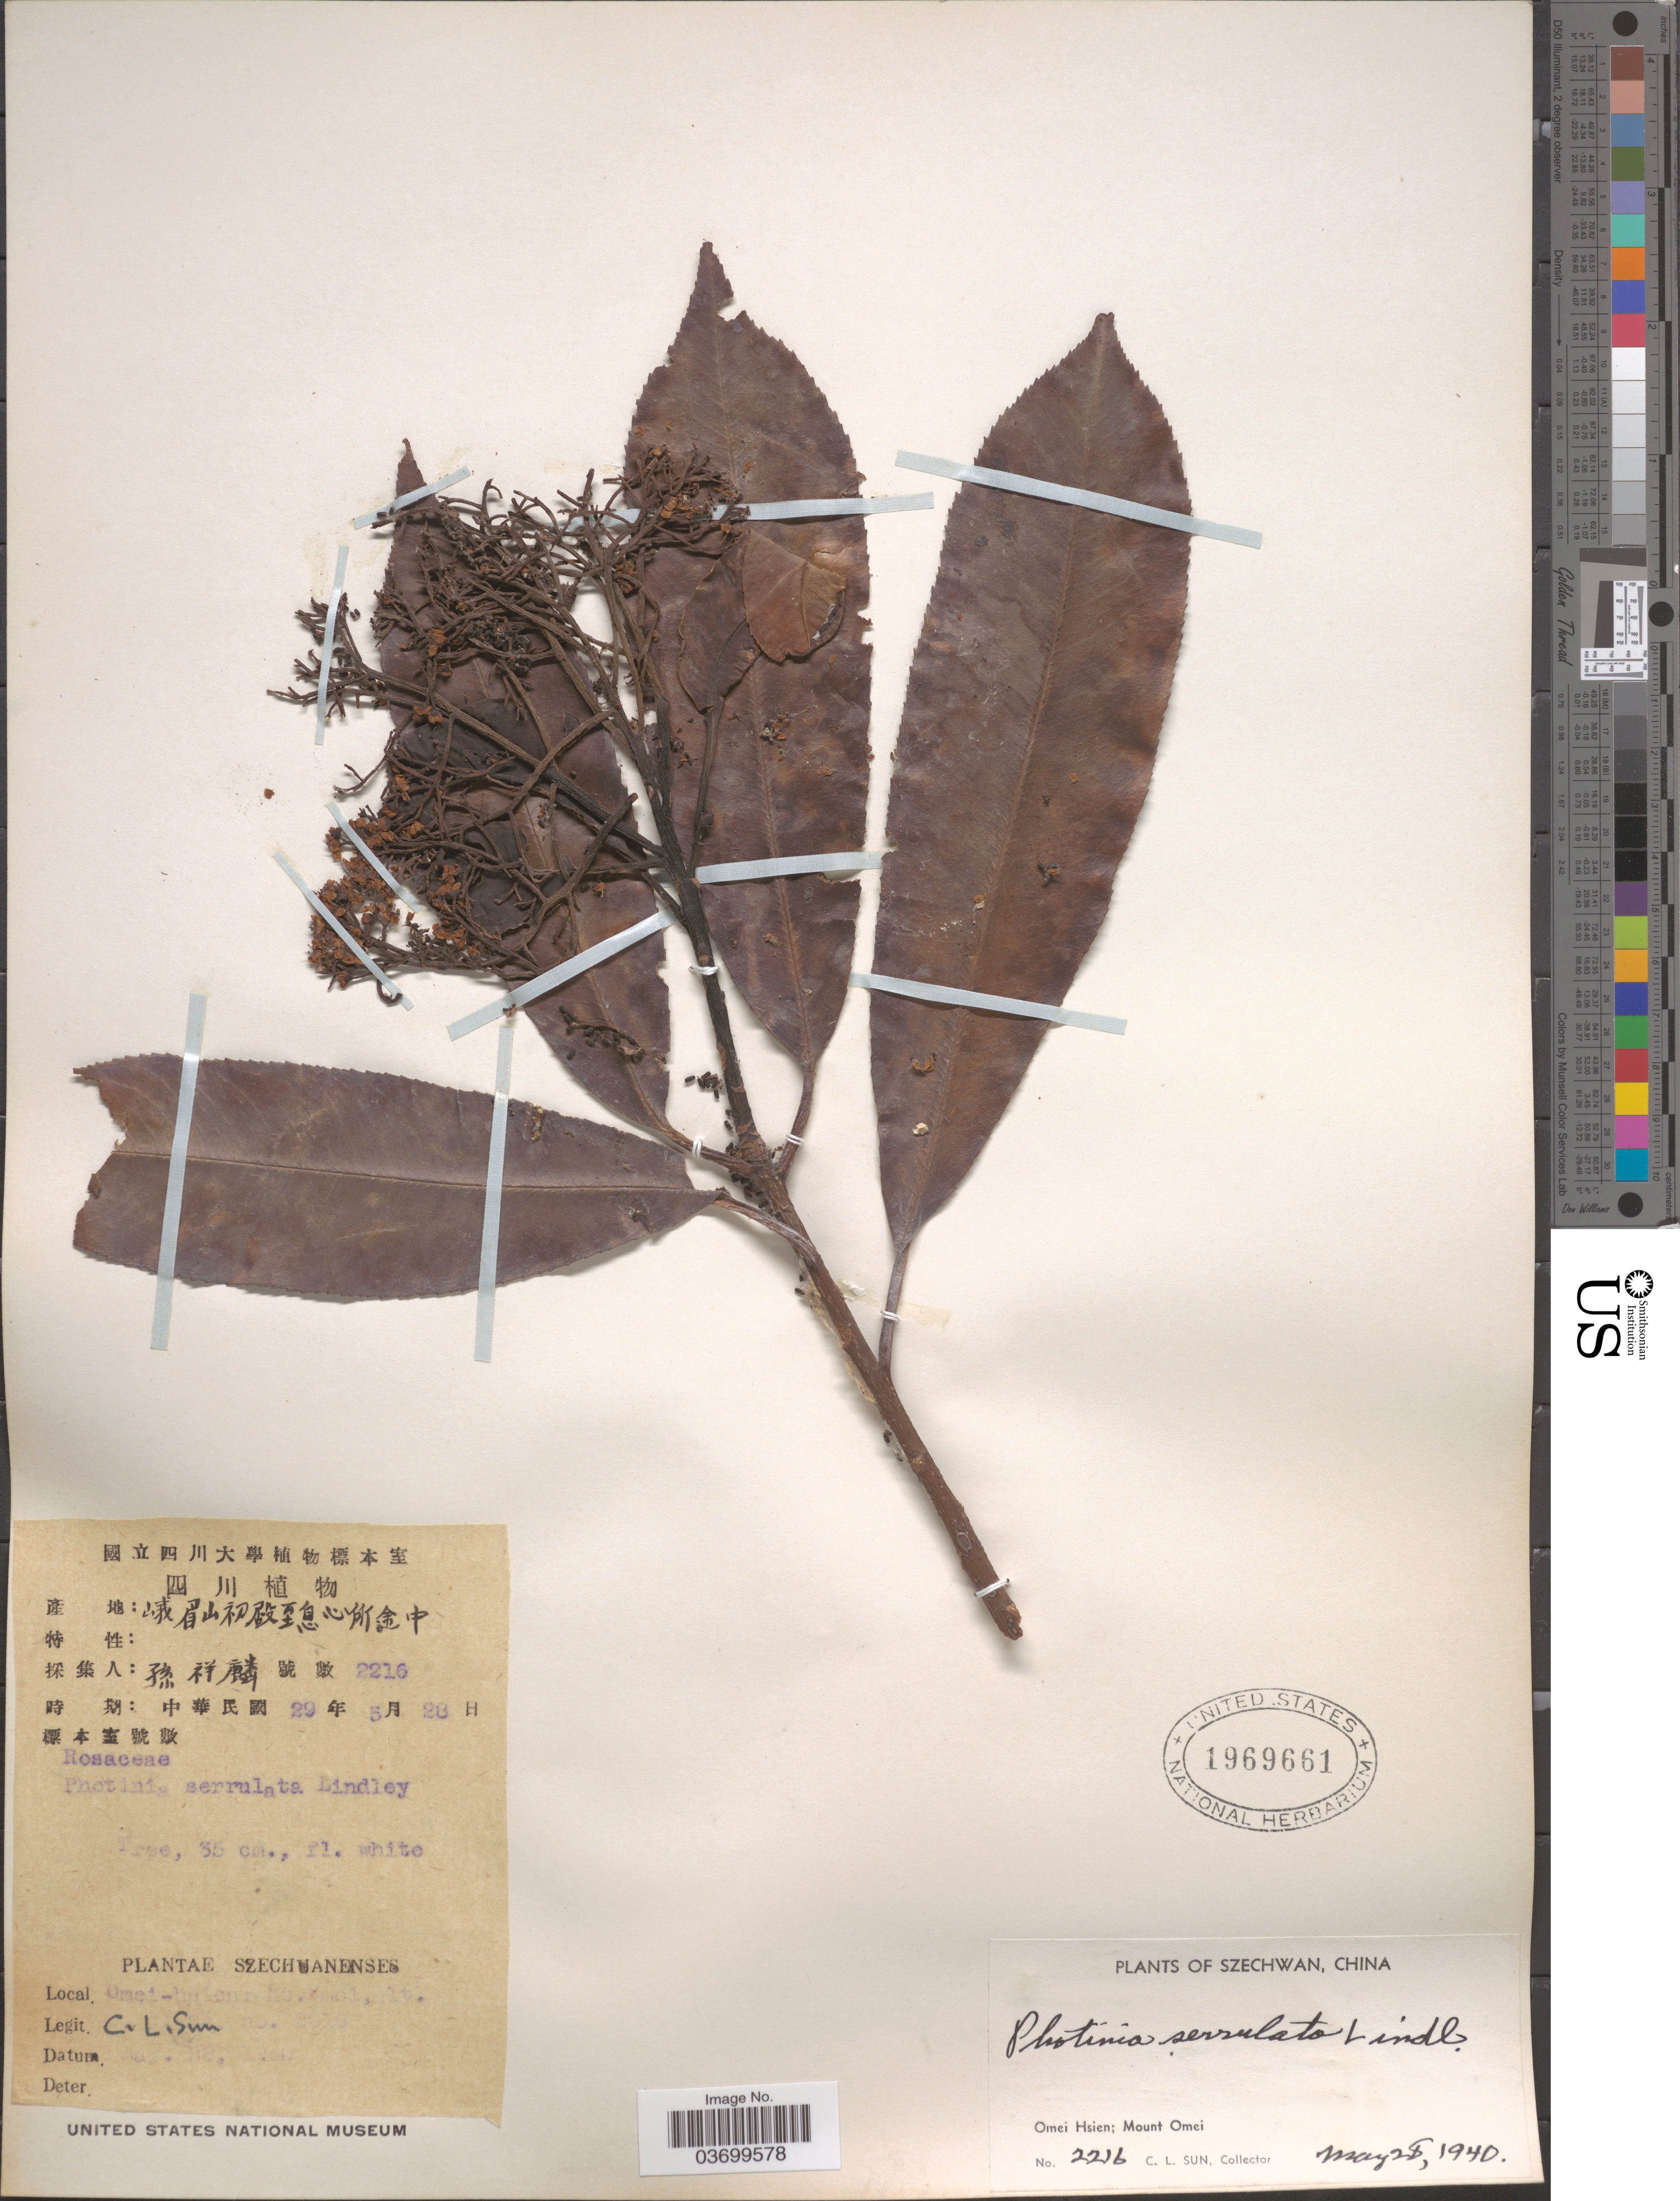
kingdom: Plantae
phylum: Tracheophyta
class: Magnoliopsida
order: Rosales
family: Rosaceae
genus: Photinia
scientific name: Photinia serrulata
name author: Franch. & Sav.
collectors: C. Sun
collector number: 2216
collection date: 1940-05-28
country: China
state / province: Sichuan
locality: Szechwan. Omei Hsien; Mount Omei.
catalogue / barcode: US 1969661